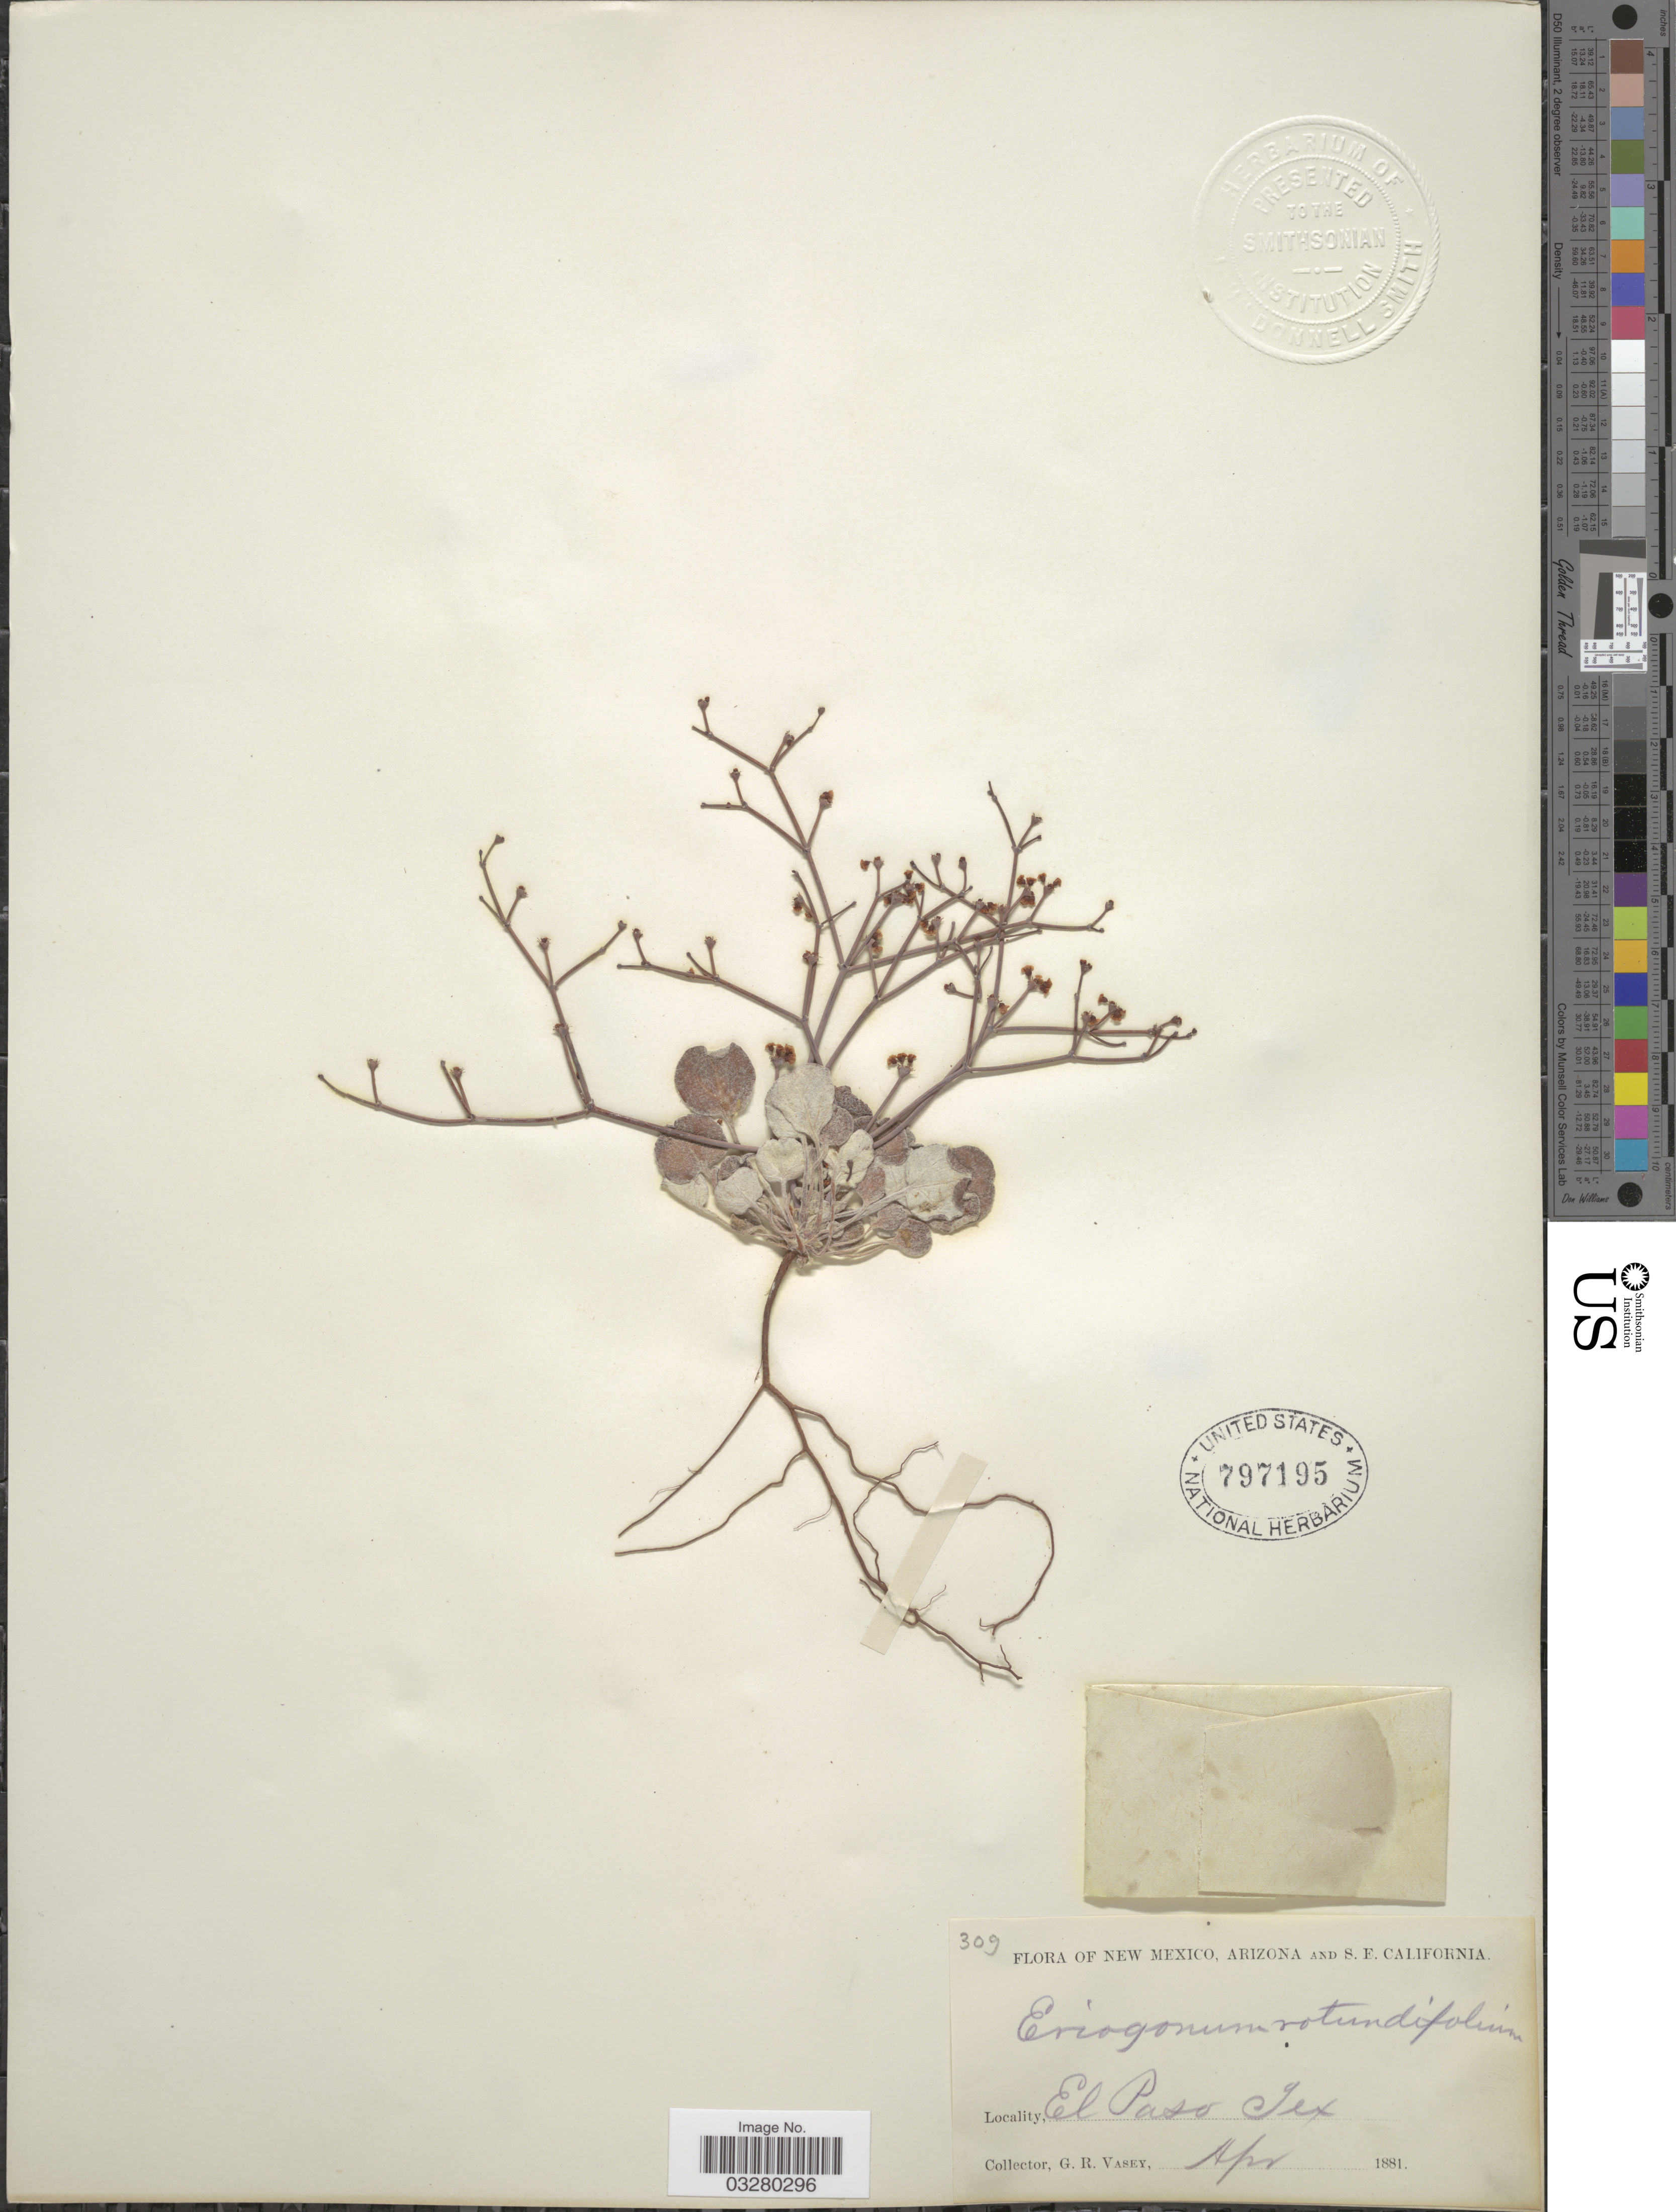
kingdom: Plantae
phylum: Tracheophyta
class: Magnoliopsida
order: Caryophyllales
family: Polygonaceae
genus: Eriogonum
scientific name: Eriogonum rotundifolium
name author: Benth. in DC.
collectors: G. R. Vasey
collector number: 309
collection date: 1881-04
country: United States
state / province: Texas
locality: El Paso.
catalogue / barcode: US 797195